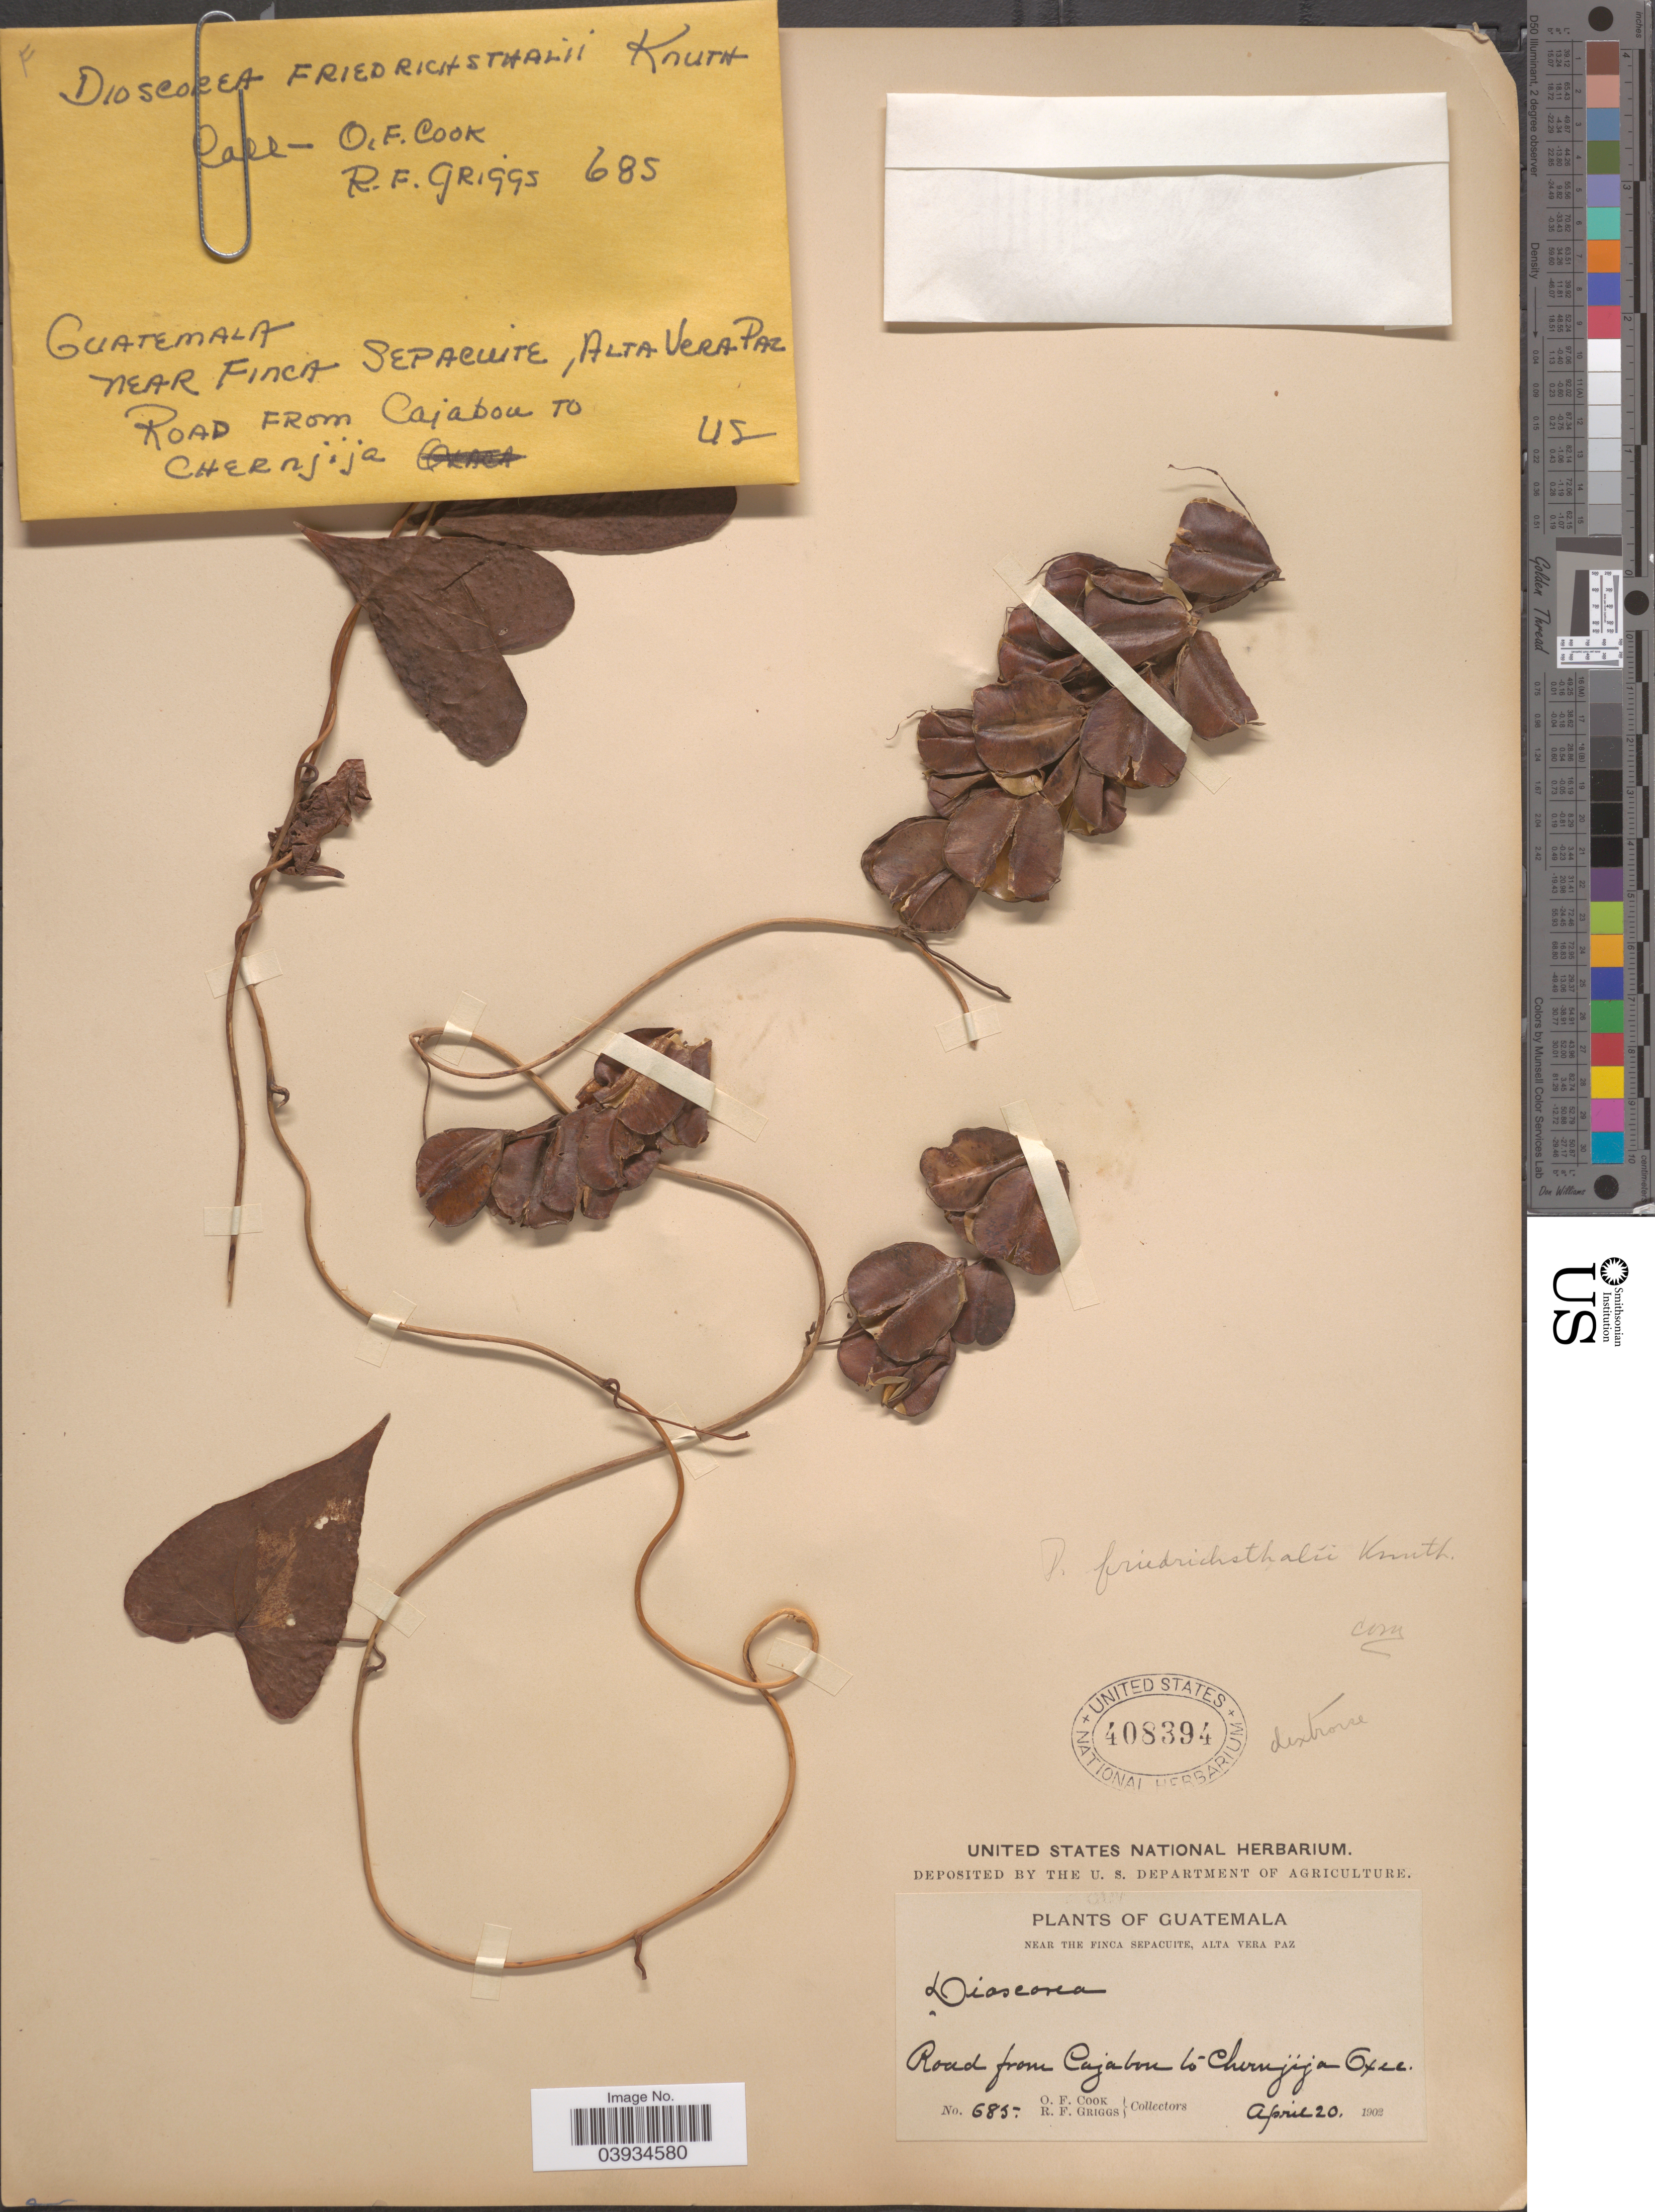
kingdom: Plantae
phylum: Tracheophyta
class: Liliopsida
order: Dioscoreales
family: Dioscoreaceae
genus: Dioscorea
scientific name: Dioscorea friedrichsthalii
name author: R. Knuth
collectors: O. F. Cook & R. F. Griggs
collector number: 685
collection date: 1902-04-20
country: Guatemala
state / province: Alta Verapaz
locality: Near the Finca Sepacuite. Road from Cajbon to Chirujija Oxec.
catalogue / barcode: US 408394